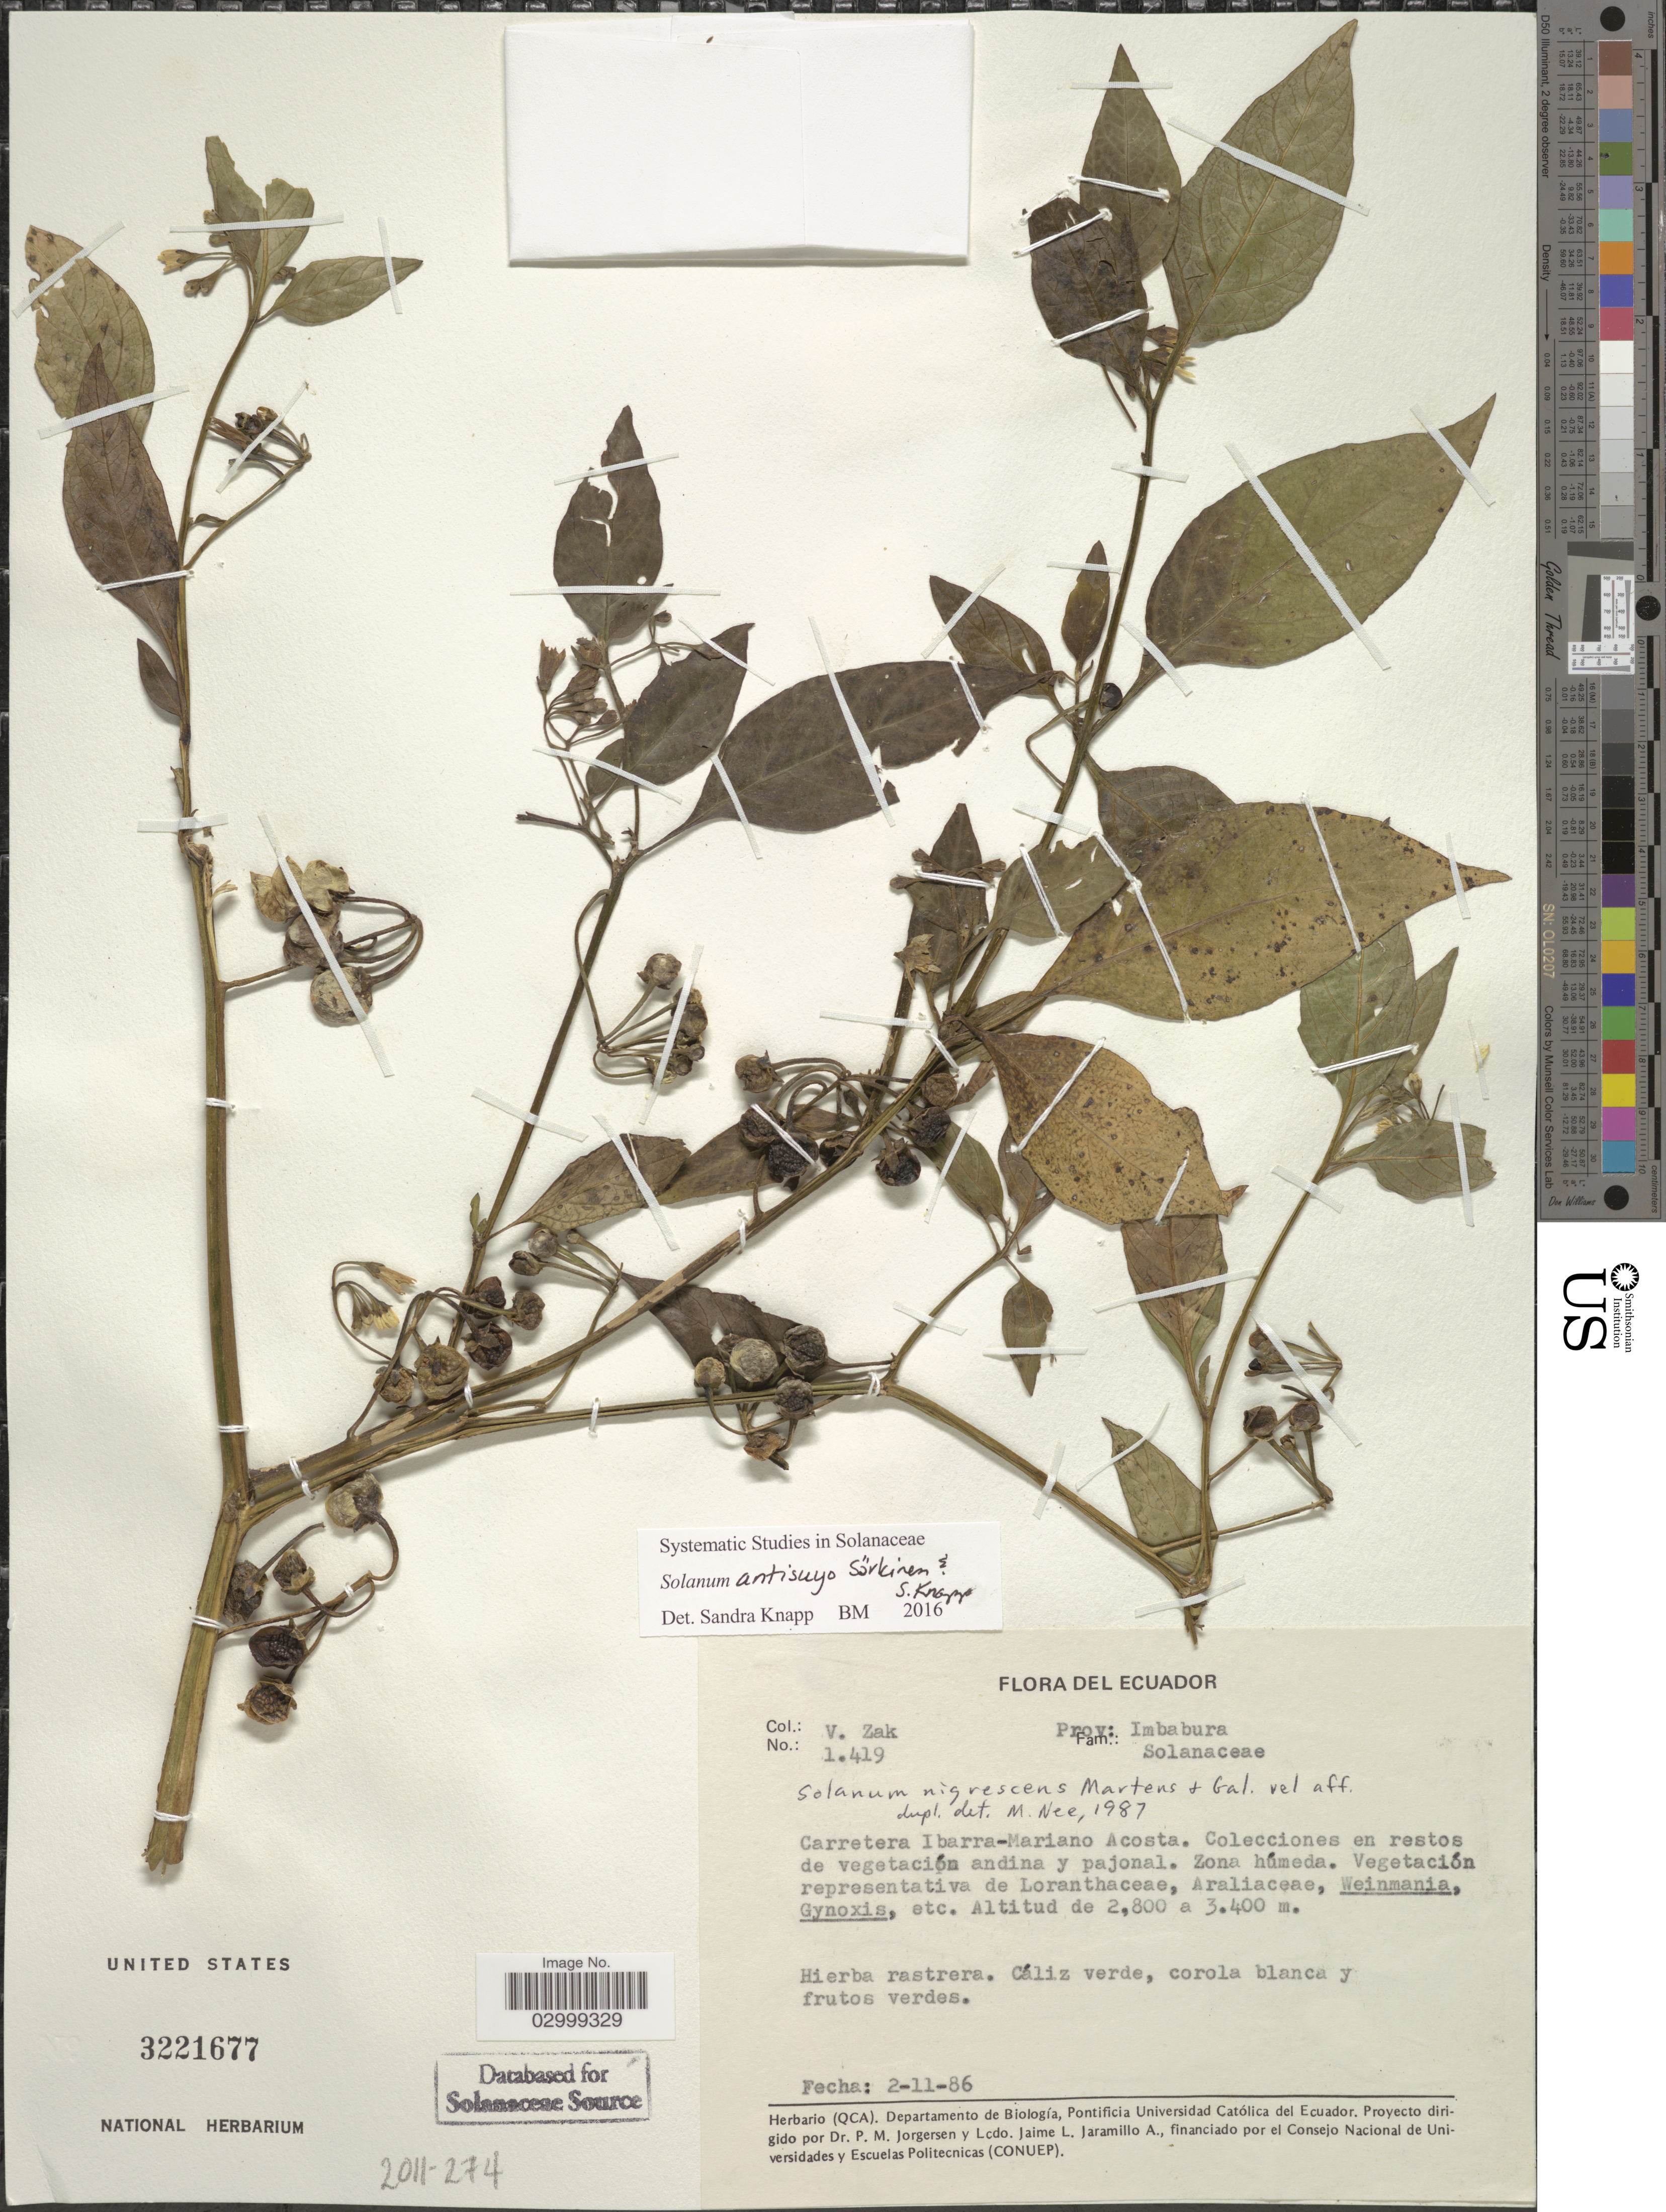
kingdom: Plantae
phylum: Tracheophyta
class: Magnoliopsida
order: Solanales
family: Solanaceae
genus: Solanum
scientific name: Solanum antisuyo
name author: Särkinen & S. Knapp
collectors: V. Zak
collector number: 1419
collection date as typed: Transcribed d/m/y: 2/11/86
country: Ecuador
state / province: Imbabura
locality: Carretera Ibarra-Mariano Acosta.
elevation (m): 2800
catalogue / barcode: US 3221677